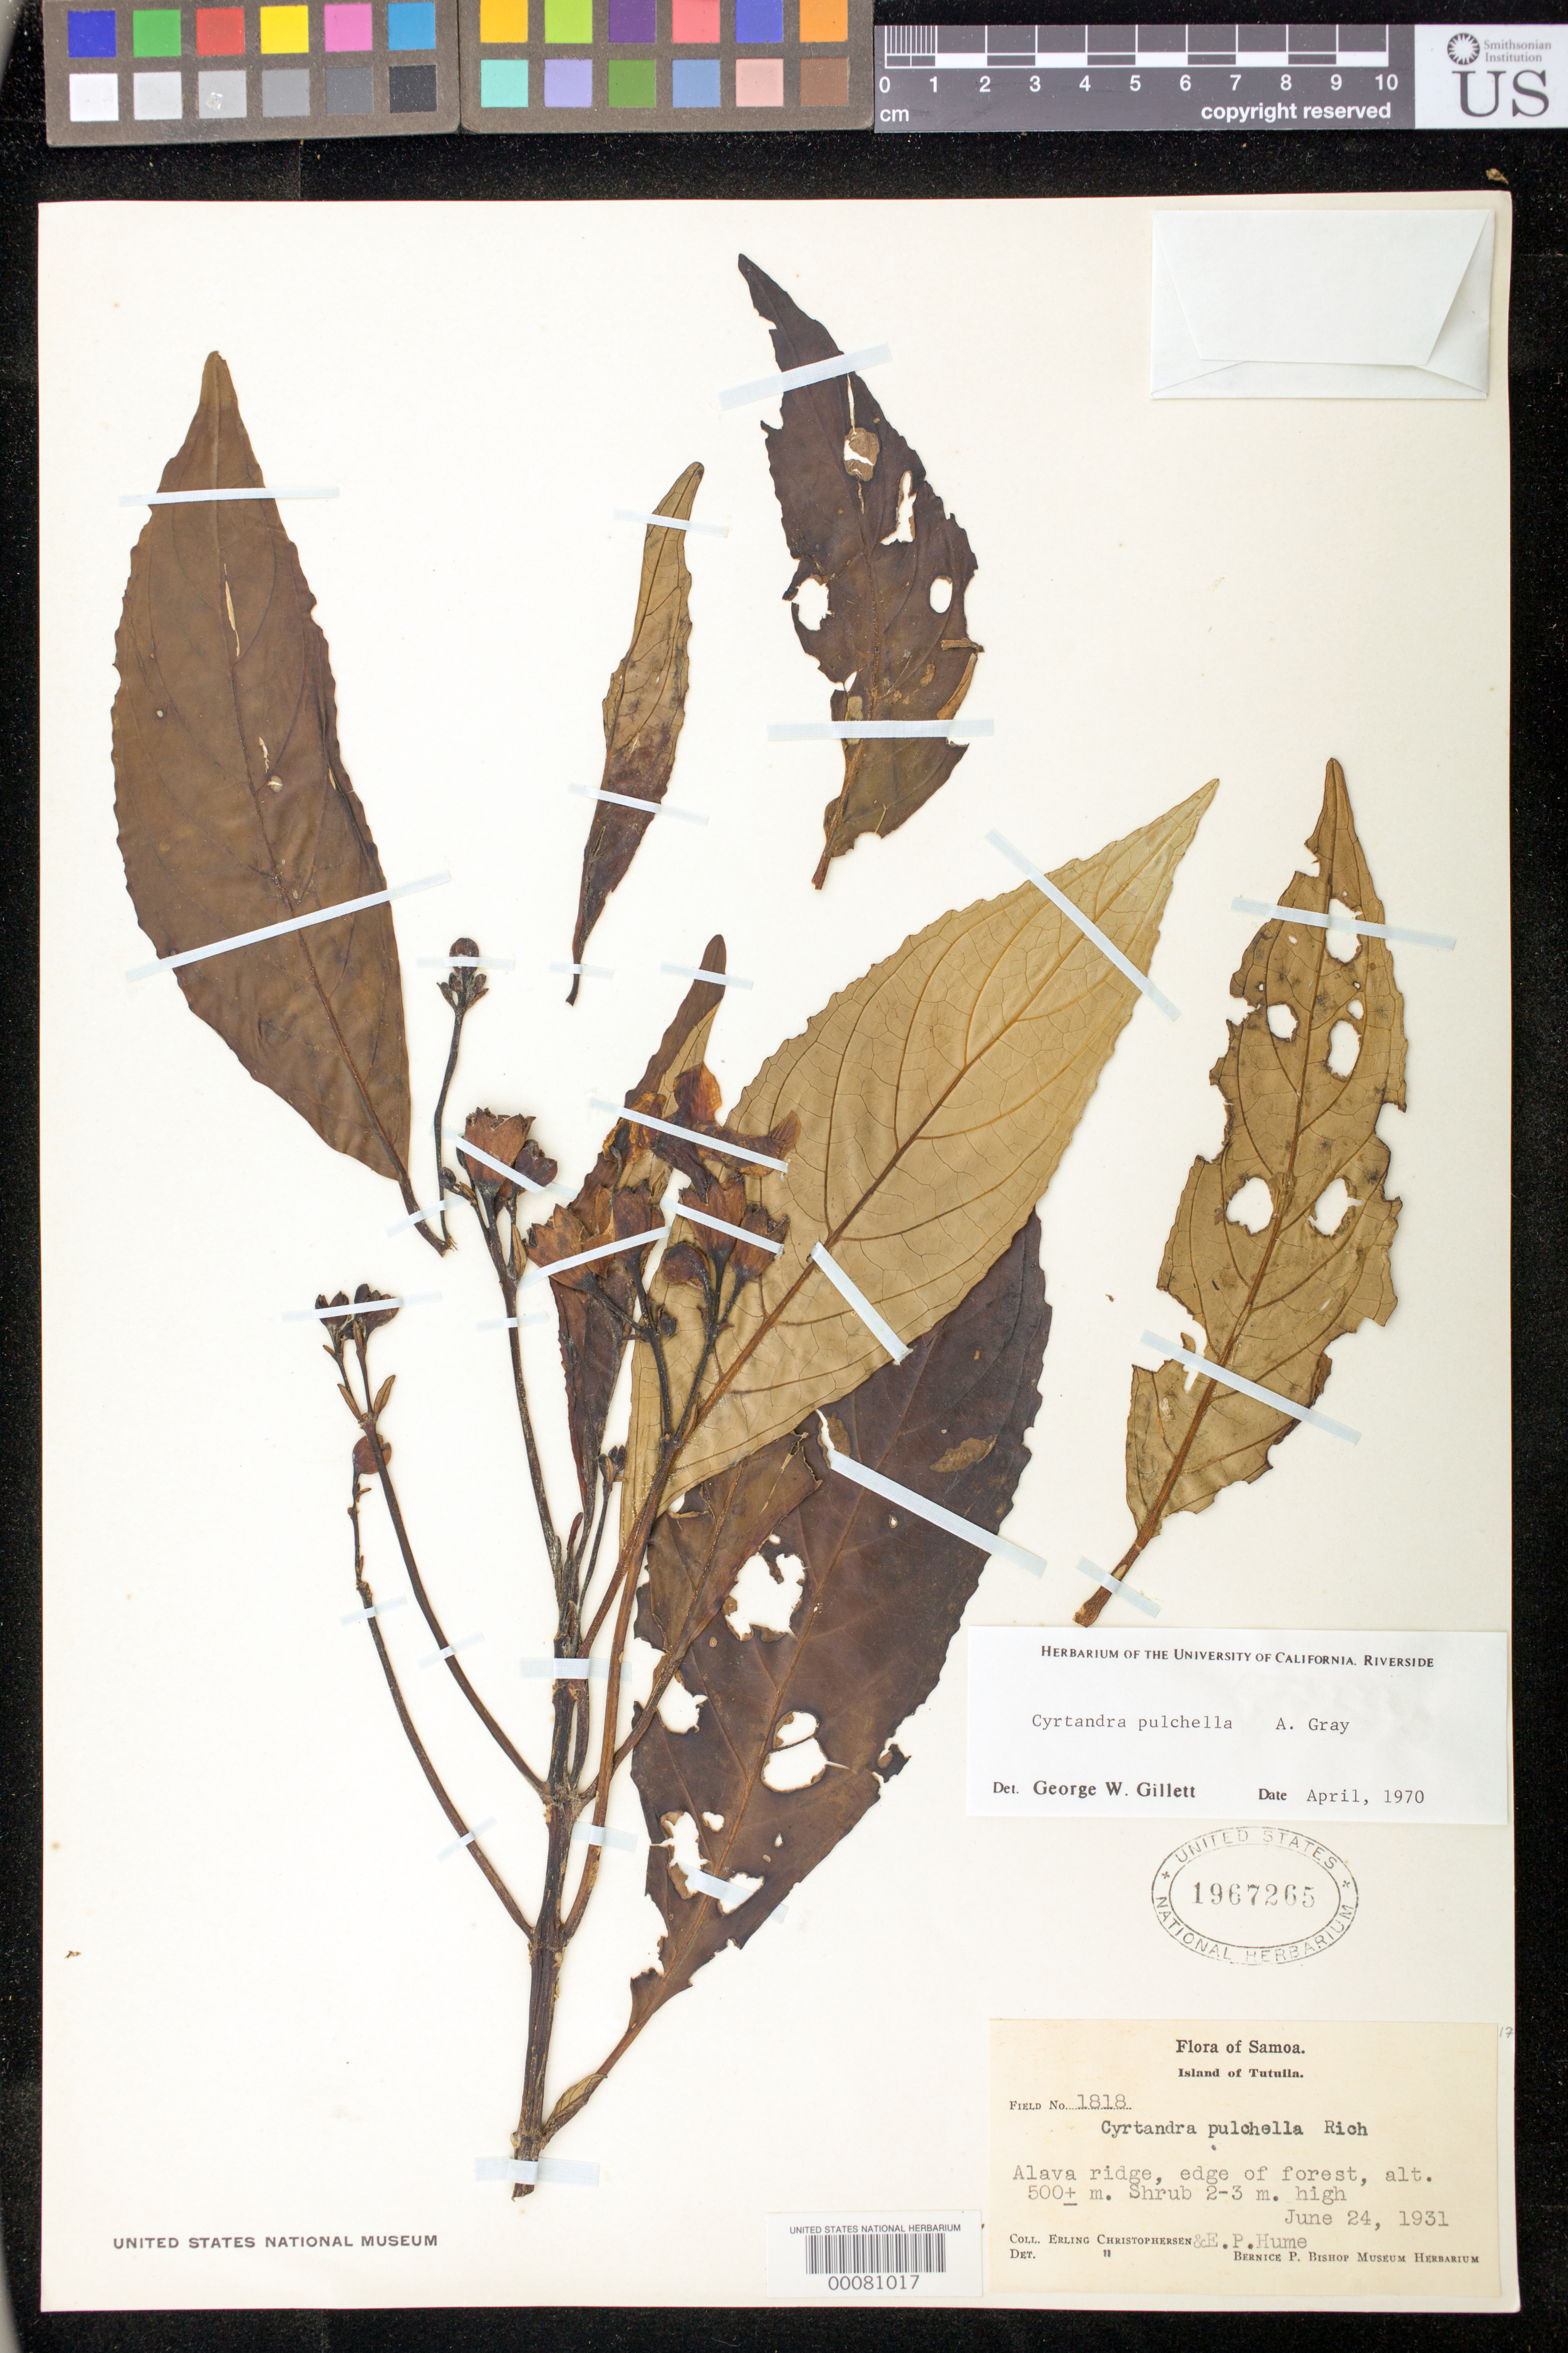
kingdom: Plantae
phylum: Tracheophyta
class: Magnoliopsida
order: Lamiales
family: Gesneriaceae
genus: Cyrtandra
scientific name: Cyrtandra pulchella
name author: W. Rich ex A. Gray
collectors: E. Christophersen & E. P. Hume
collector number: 1818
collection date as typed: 24 Jun 1931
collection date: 1931-06-24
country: American Samoa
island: Tutua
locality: Tutuila i., Alava ridge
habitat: Edge of forest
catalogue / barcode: US 1967265